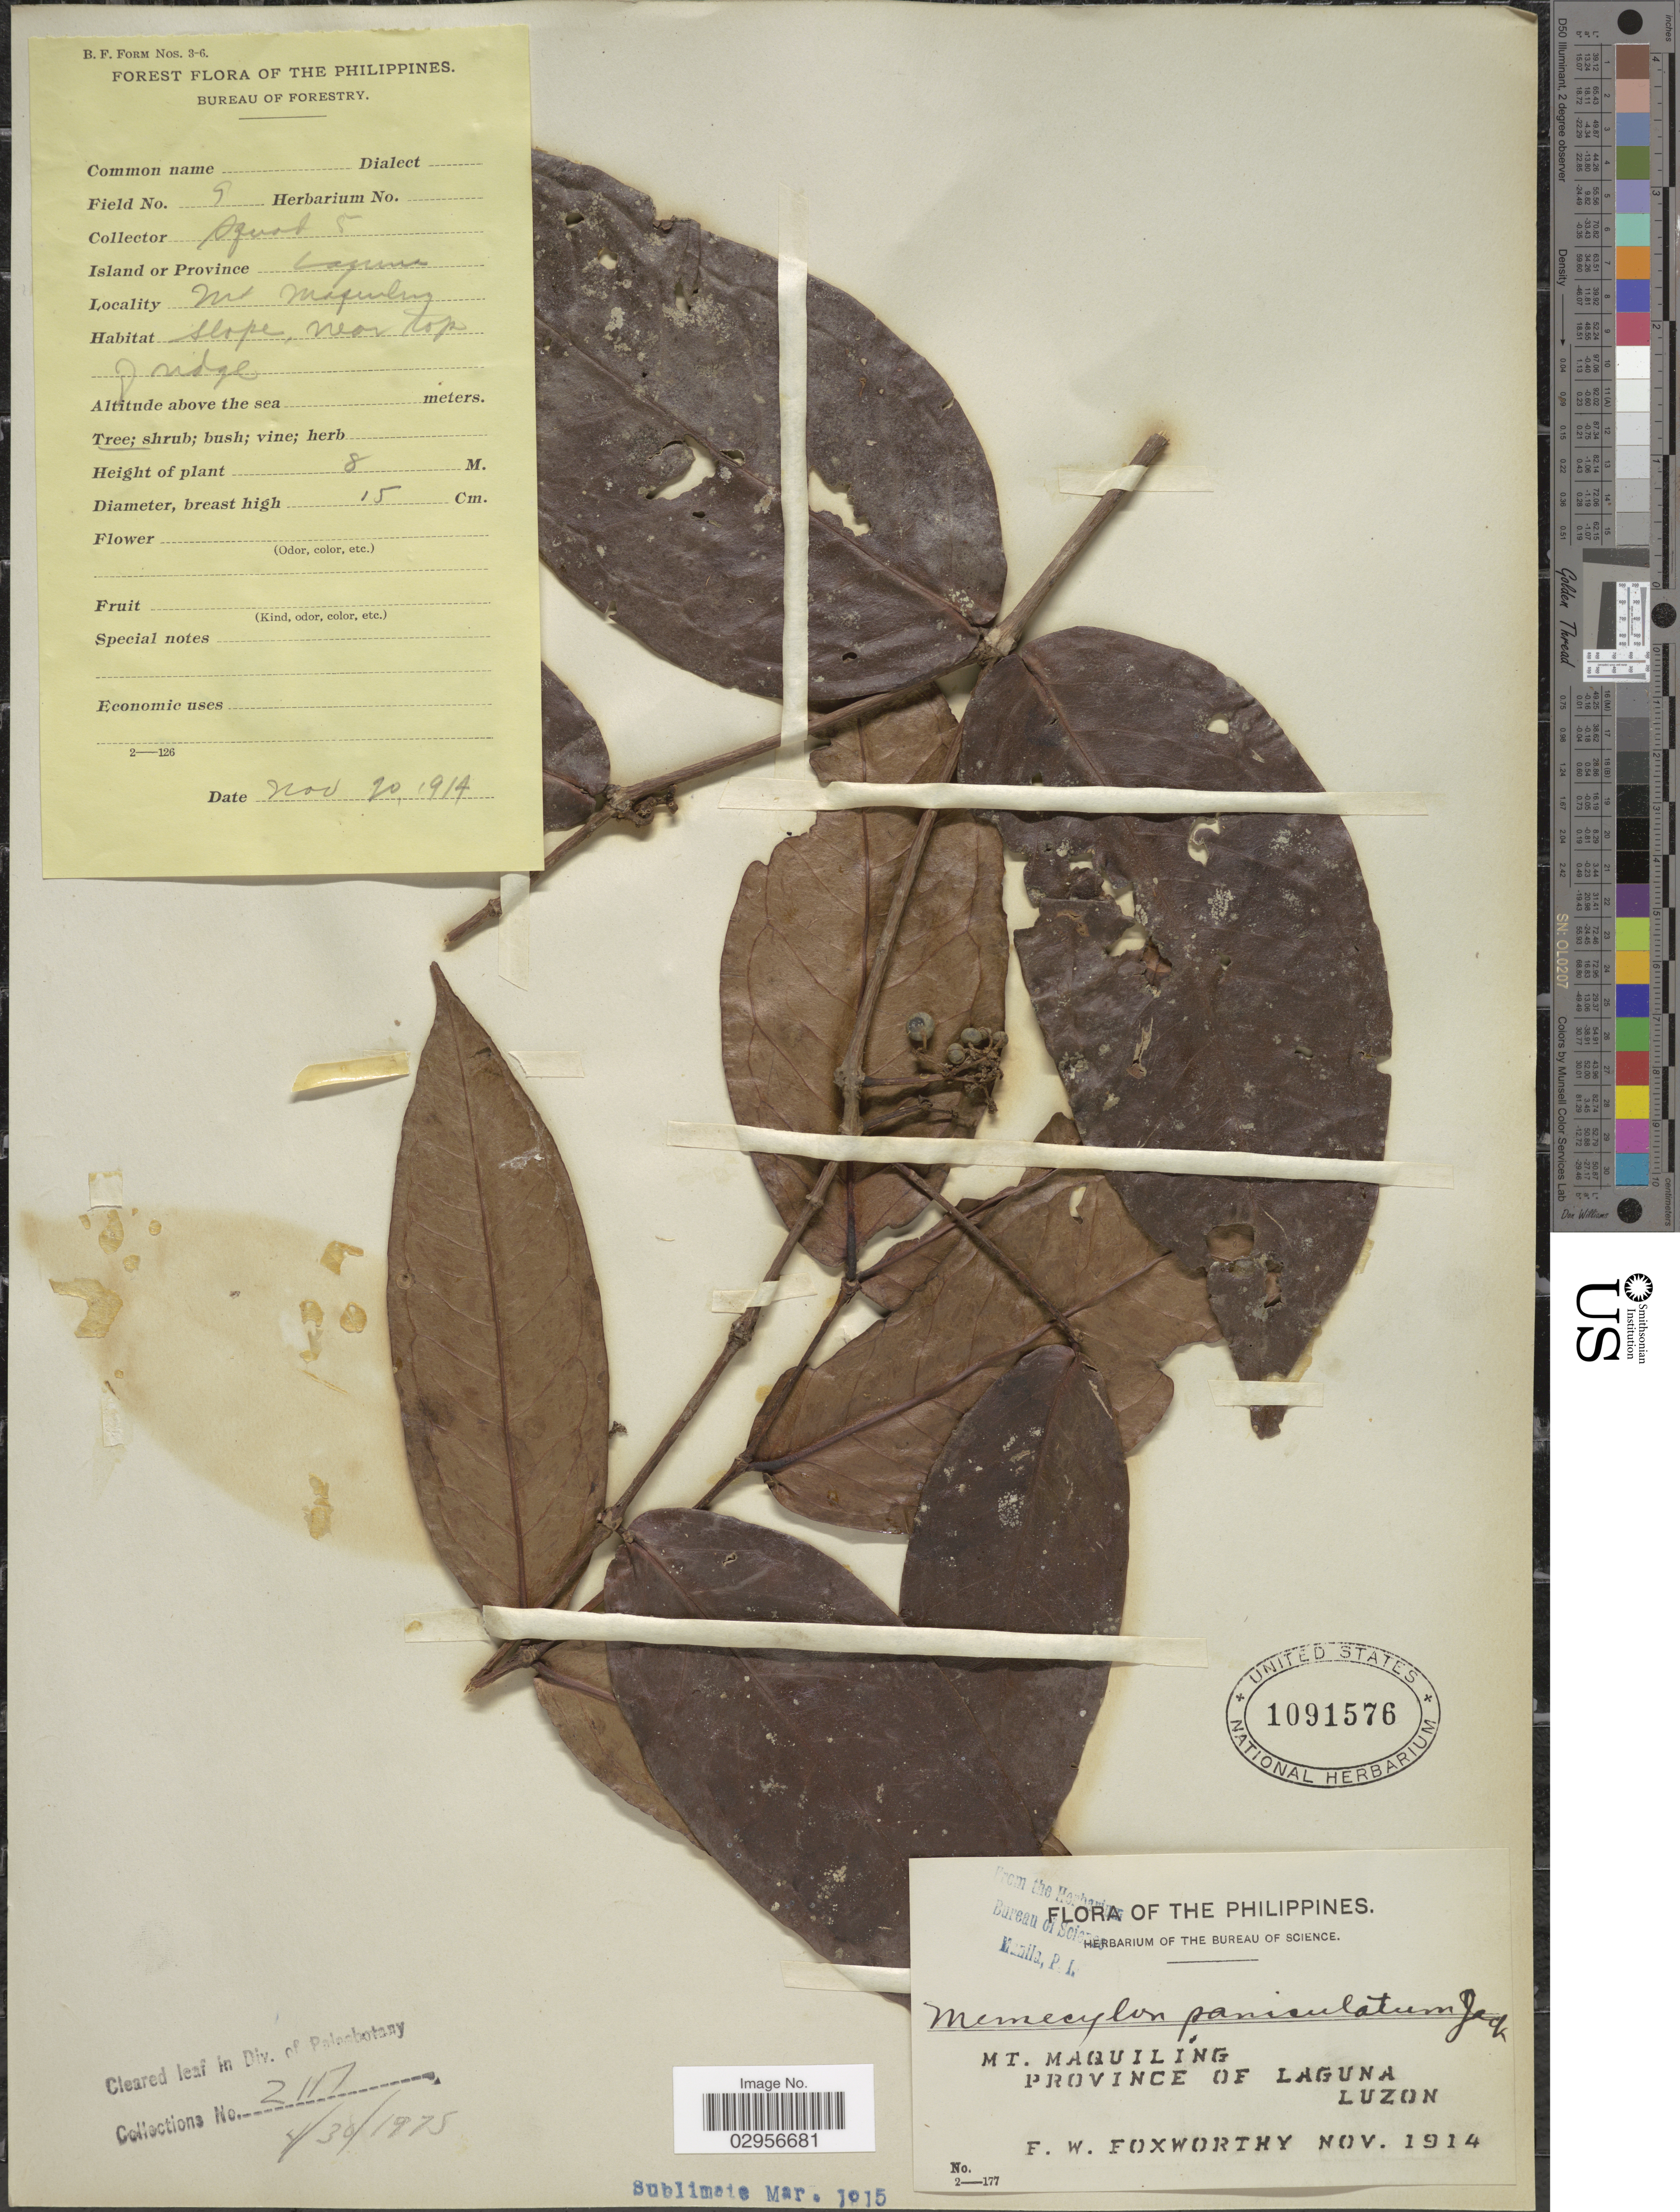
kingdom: Plantae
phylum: Tracheophyta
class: Magnoliopsida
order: Myrtales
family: Melastomataceae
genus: Memecylon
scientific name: Memecylon paniculatum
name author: Jack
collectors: F. W. Foxworthy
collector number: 9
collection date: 1914-11-20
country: Philippines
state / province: Calabarzon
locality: Mt. Maquiling, Province of Laguna, Luzon.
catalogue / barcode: US 1091576